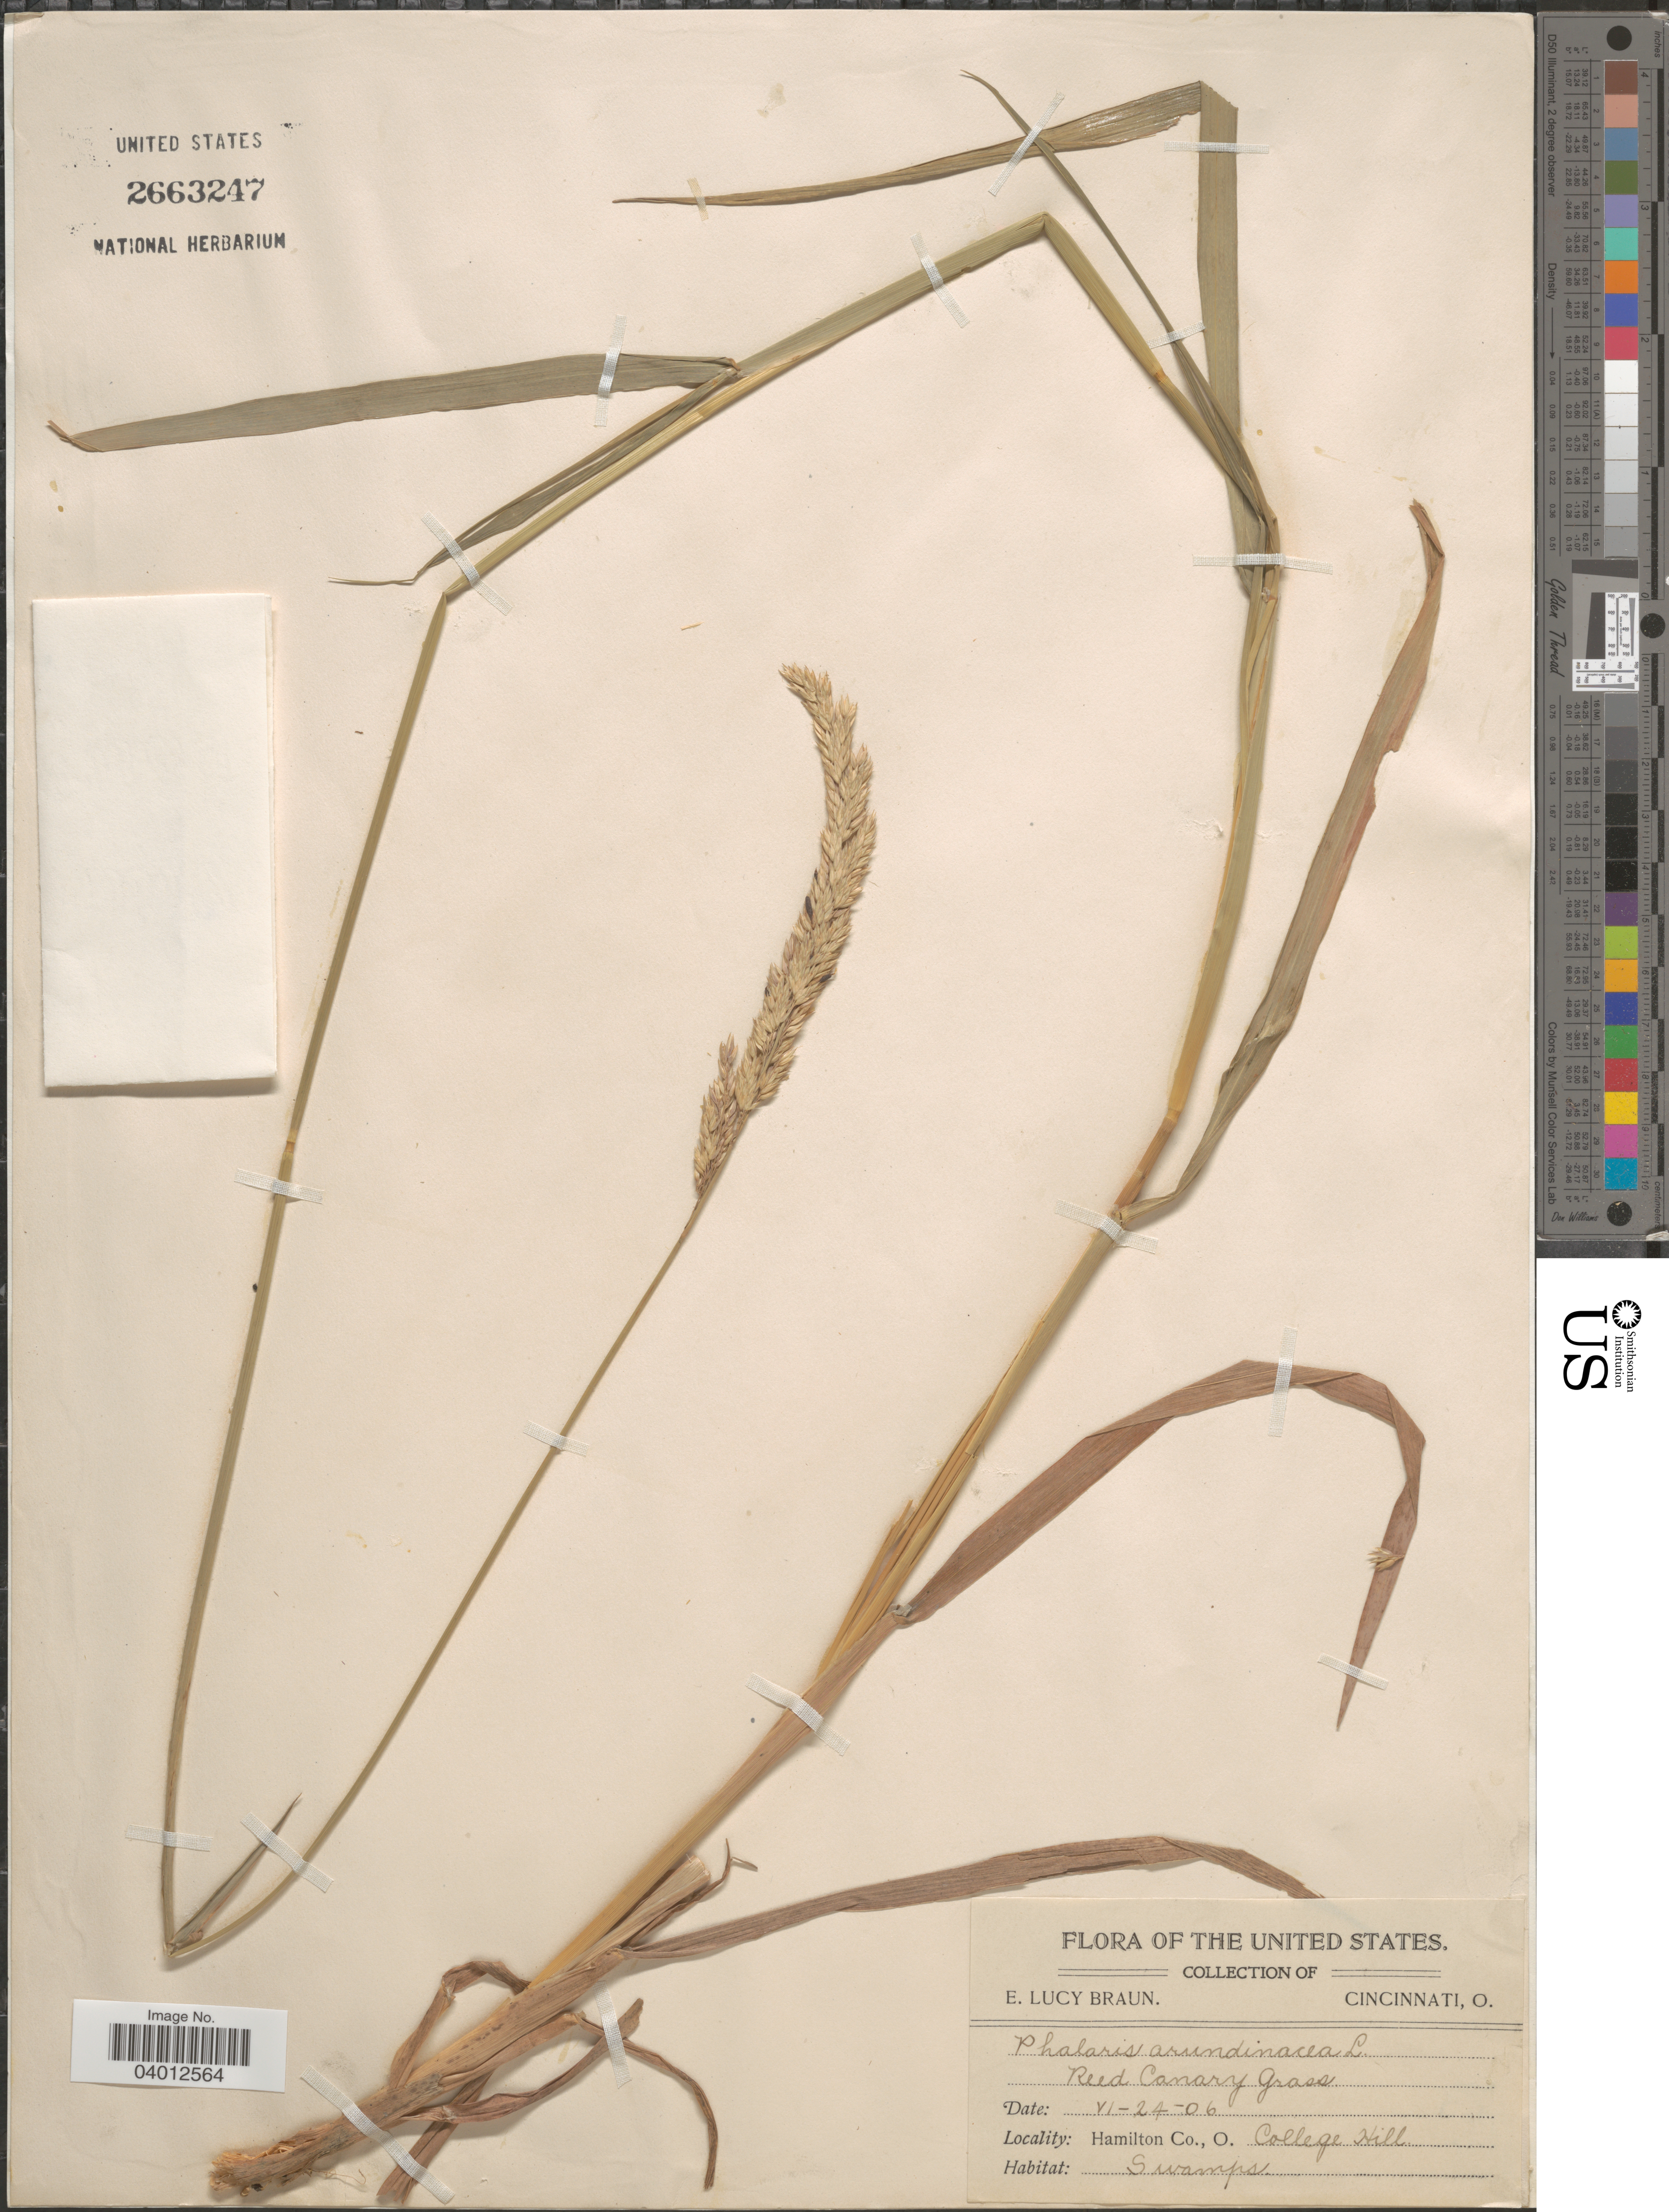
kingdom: Plantae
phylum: Tracheophyta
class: Liliopsida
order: Poales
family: Poaceae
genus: Phalaris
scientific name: Phalaris arundinacea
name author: L.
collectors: E. L. Braun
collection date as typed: Transcribed d/m/y: 24/6/6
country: United States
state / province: Ohio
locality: Hamilton Co. College Hill.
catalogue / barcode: US 2663247